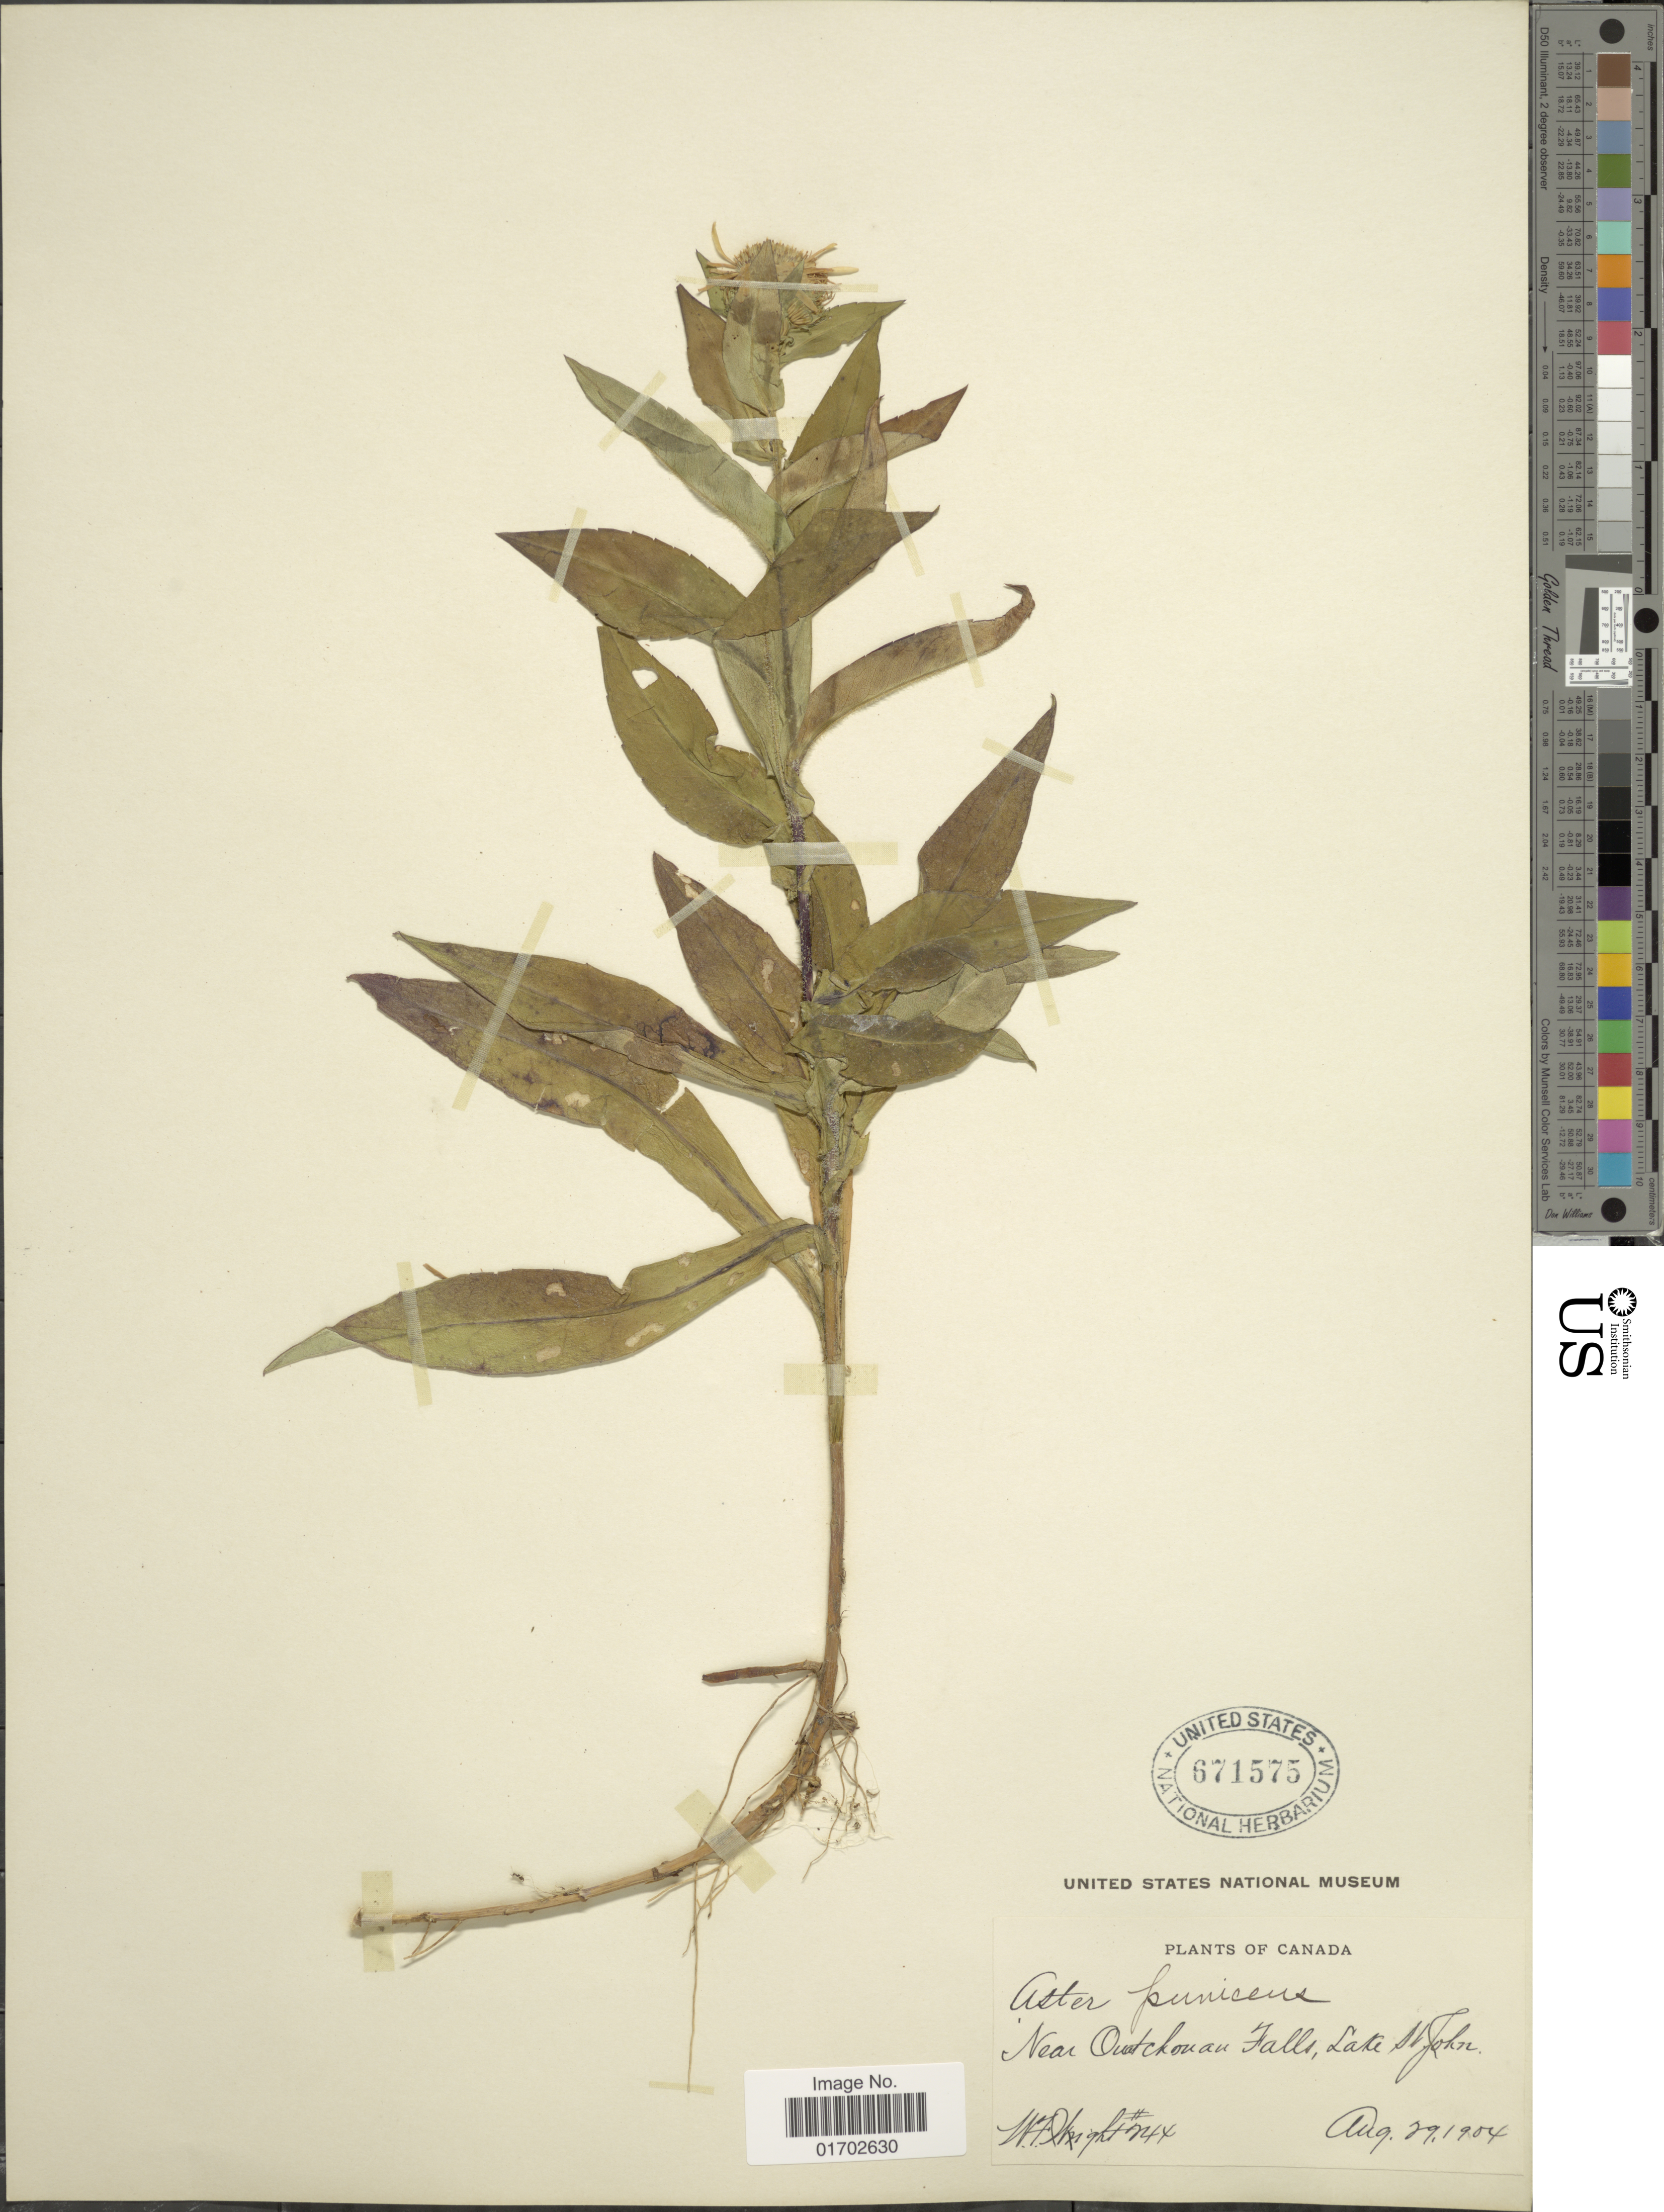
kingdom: Plantae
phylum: Tracheophyta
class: Magnoliopsida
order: Asterales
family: Asteraceae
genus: Symphyotrichum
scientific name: Symphyotrichum puniceum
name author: (L.) Á. Löve & D. Löve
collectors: W. F. Wright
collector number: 44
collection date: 1904-08-29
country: Canada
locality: Near Ouatchonan Falls, Lake St. John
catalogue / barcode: US 671575